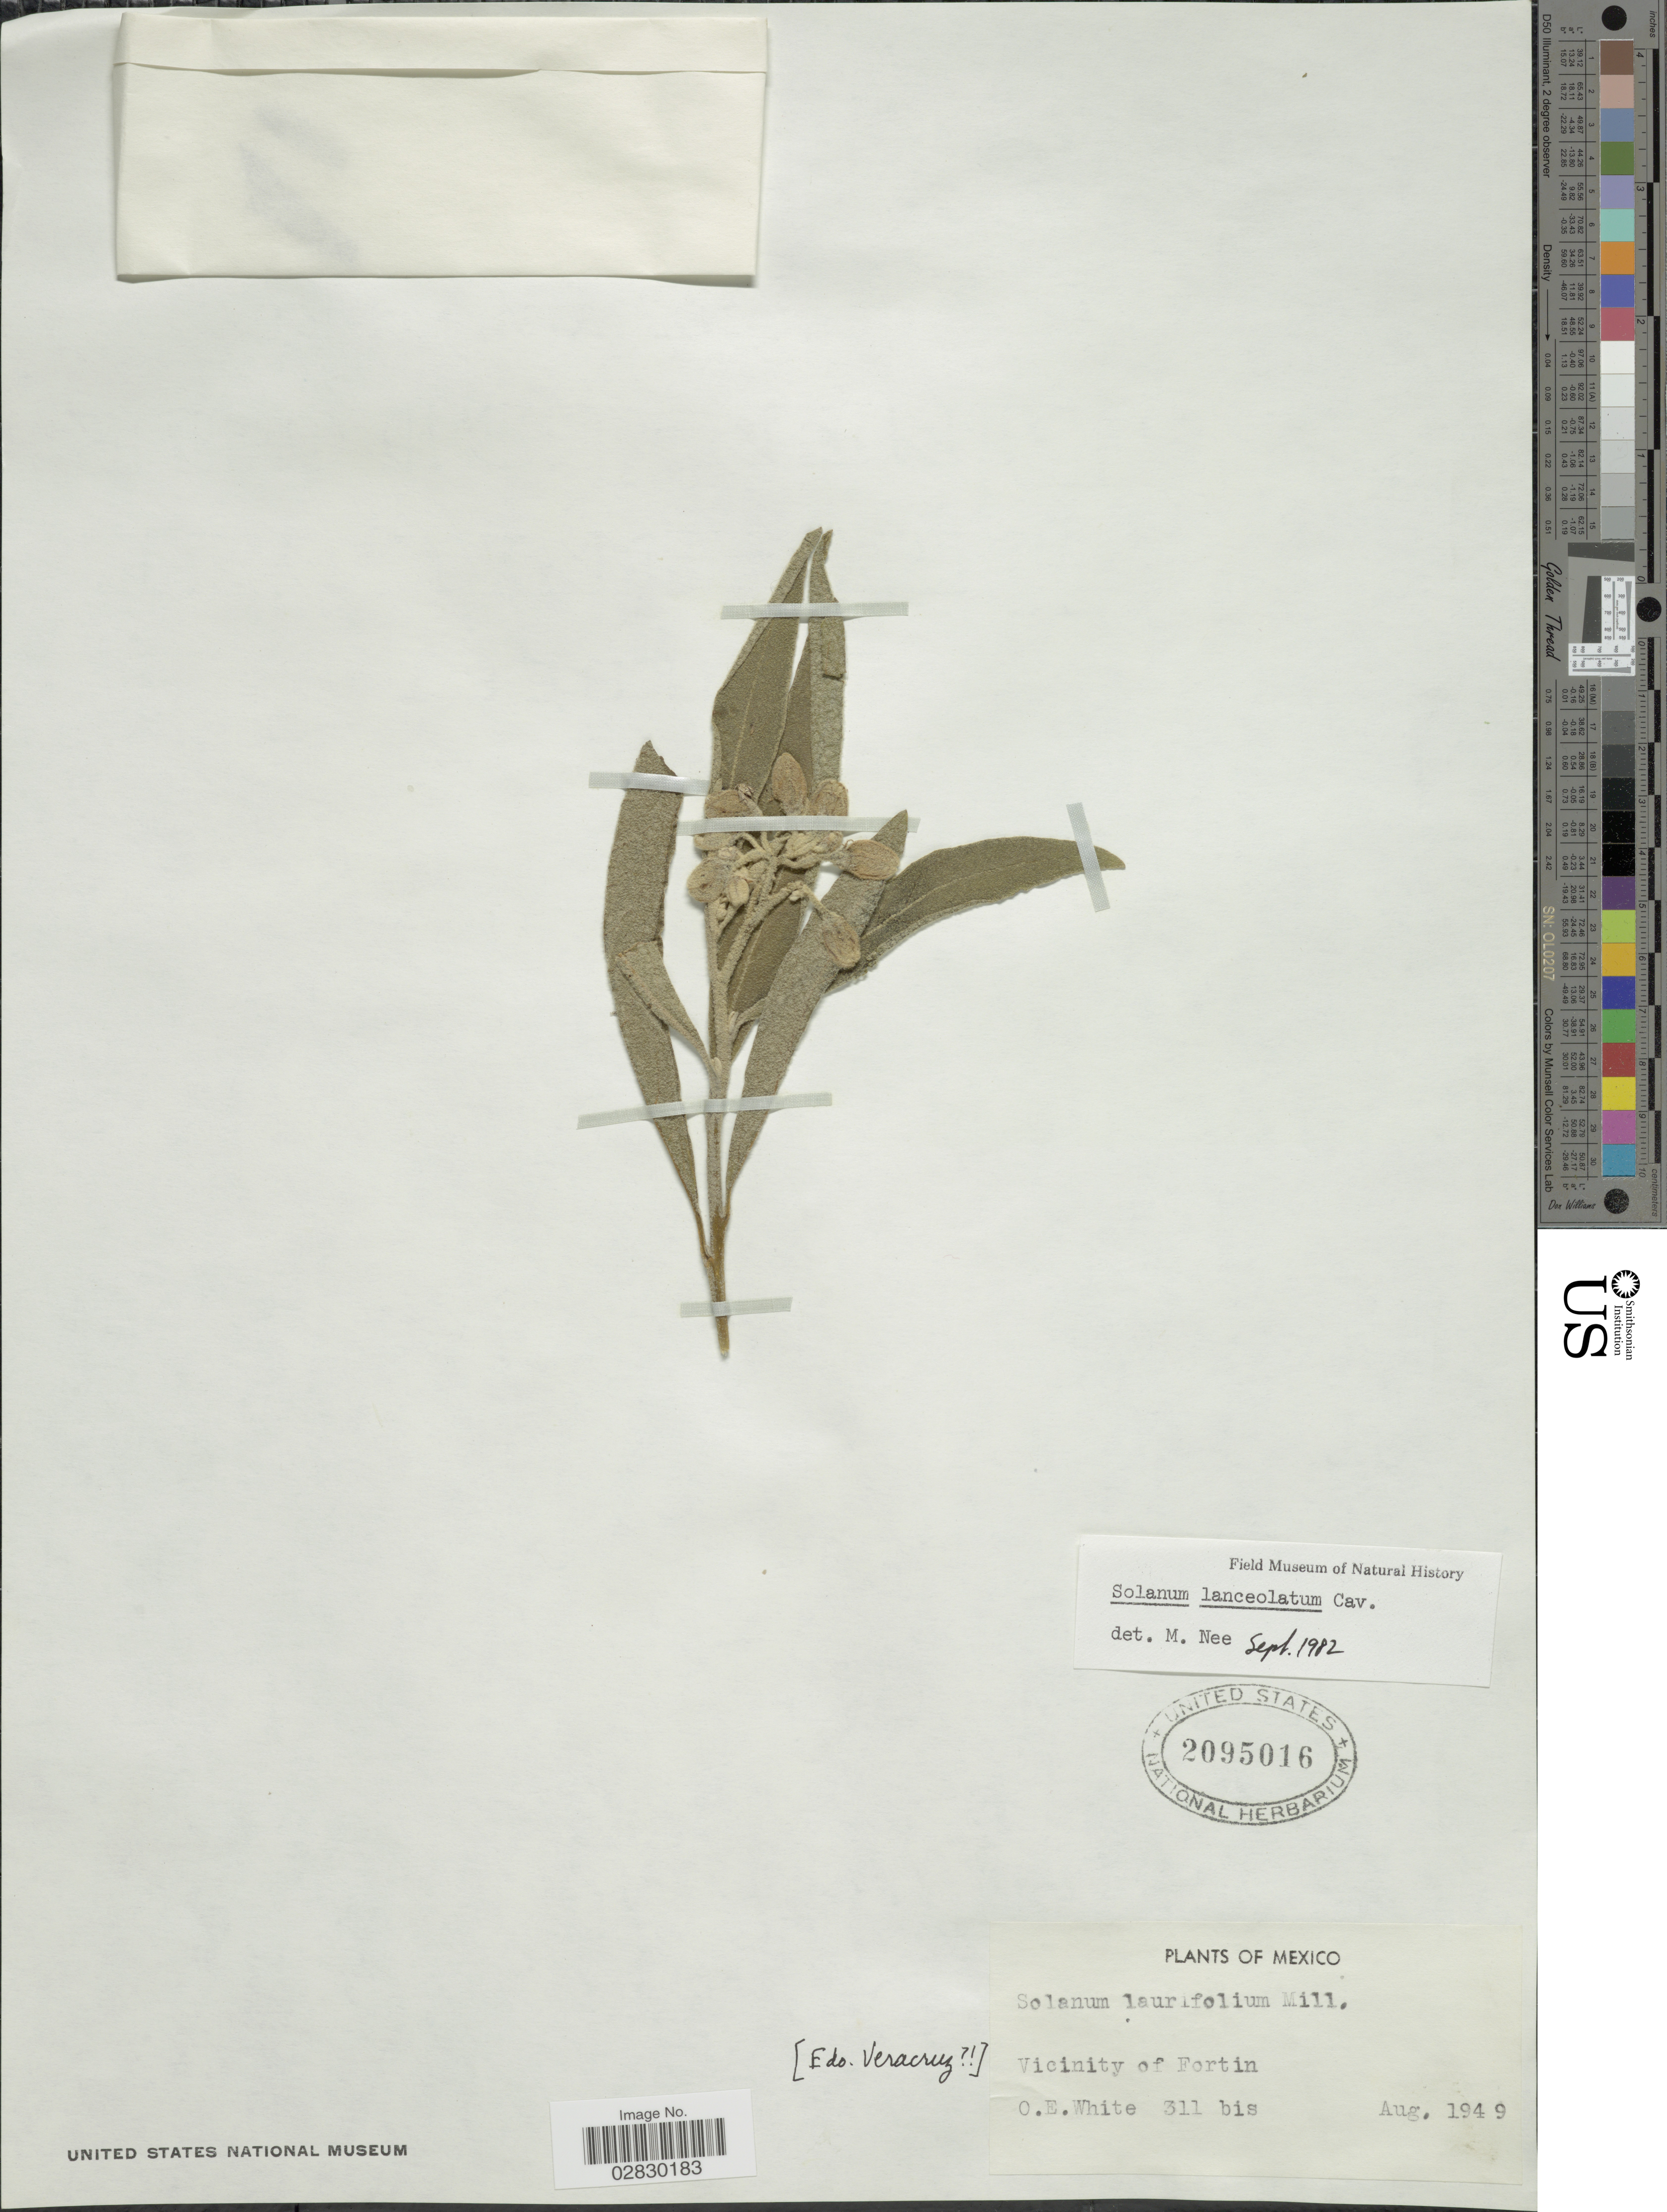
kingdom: Plantae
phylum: Tracheophyta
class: Magnoliopsida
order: Solanales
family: Solanaceae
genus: Solanum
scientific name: Solanum lanceolatum Berthault, nom. illeg.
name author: Berthault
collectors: O. E. White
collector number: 311bis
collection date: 1949-08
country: Mexico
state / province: Veracruz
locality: Edo. Veracruz, Vicinity of Fortin.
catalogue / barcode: US 2095016